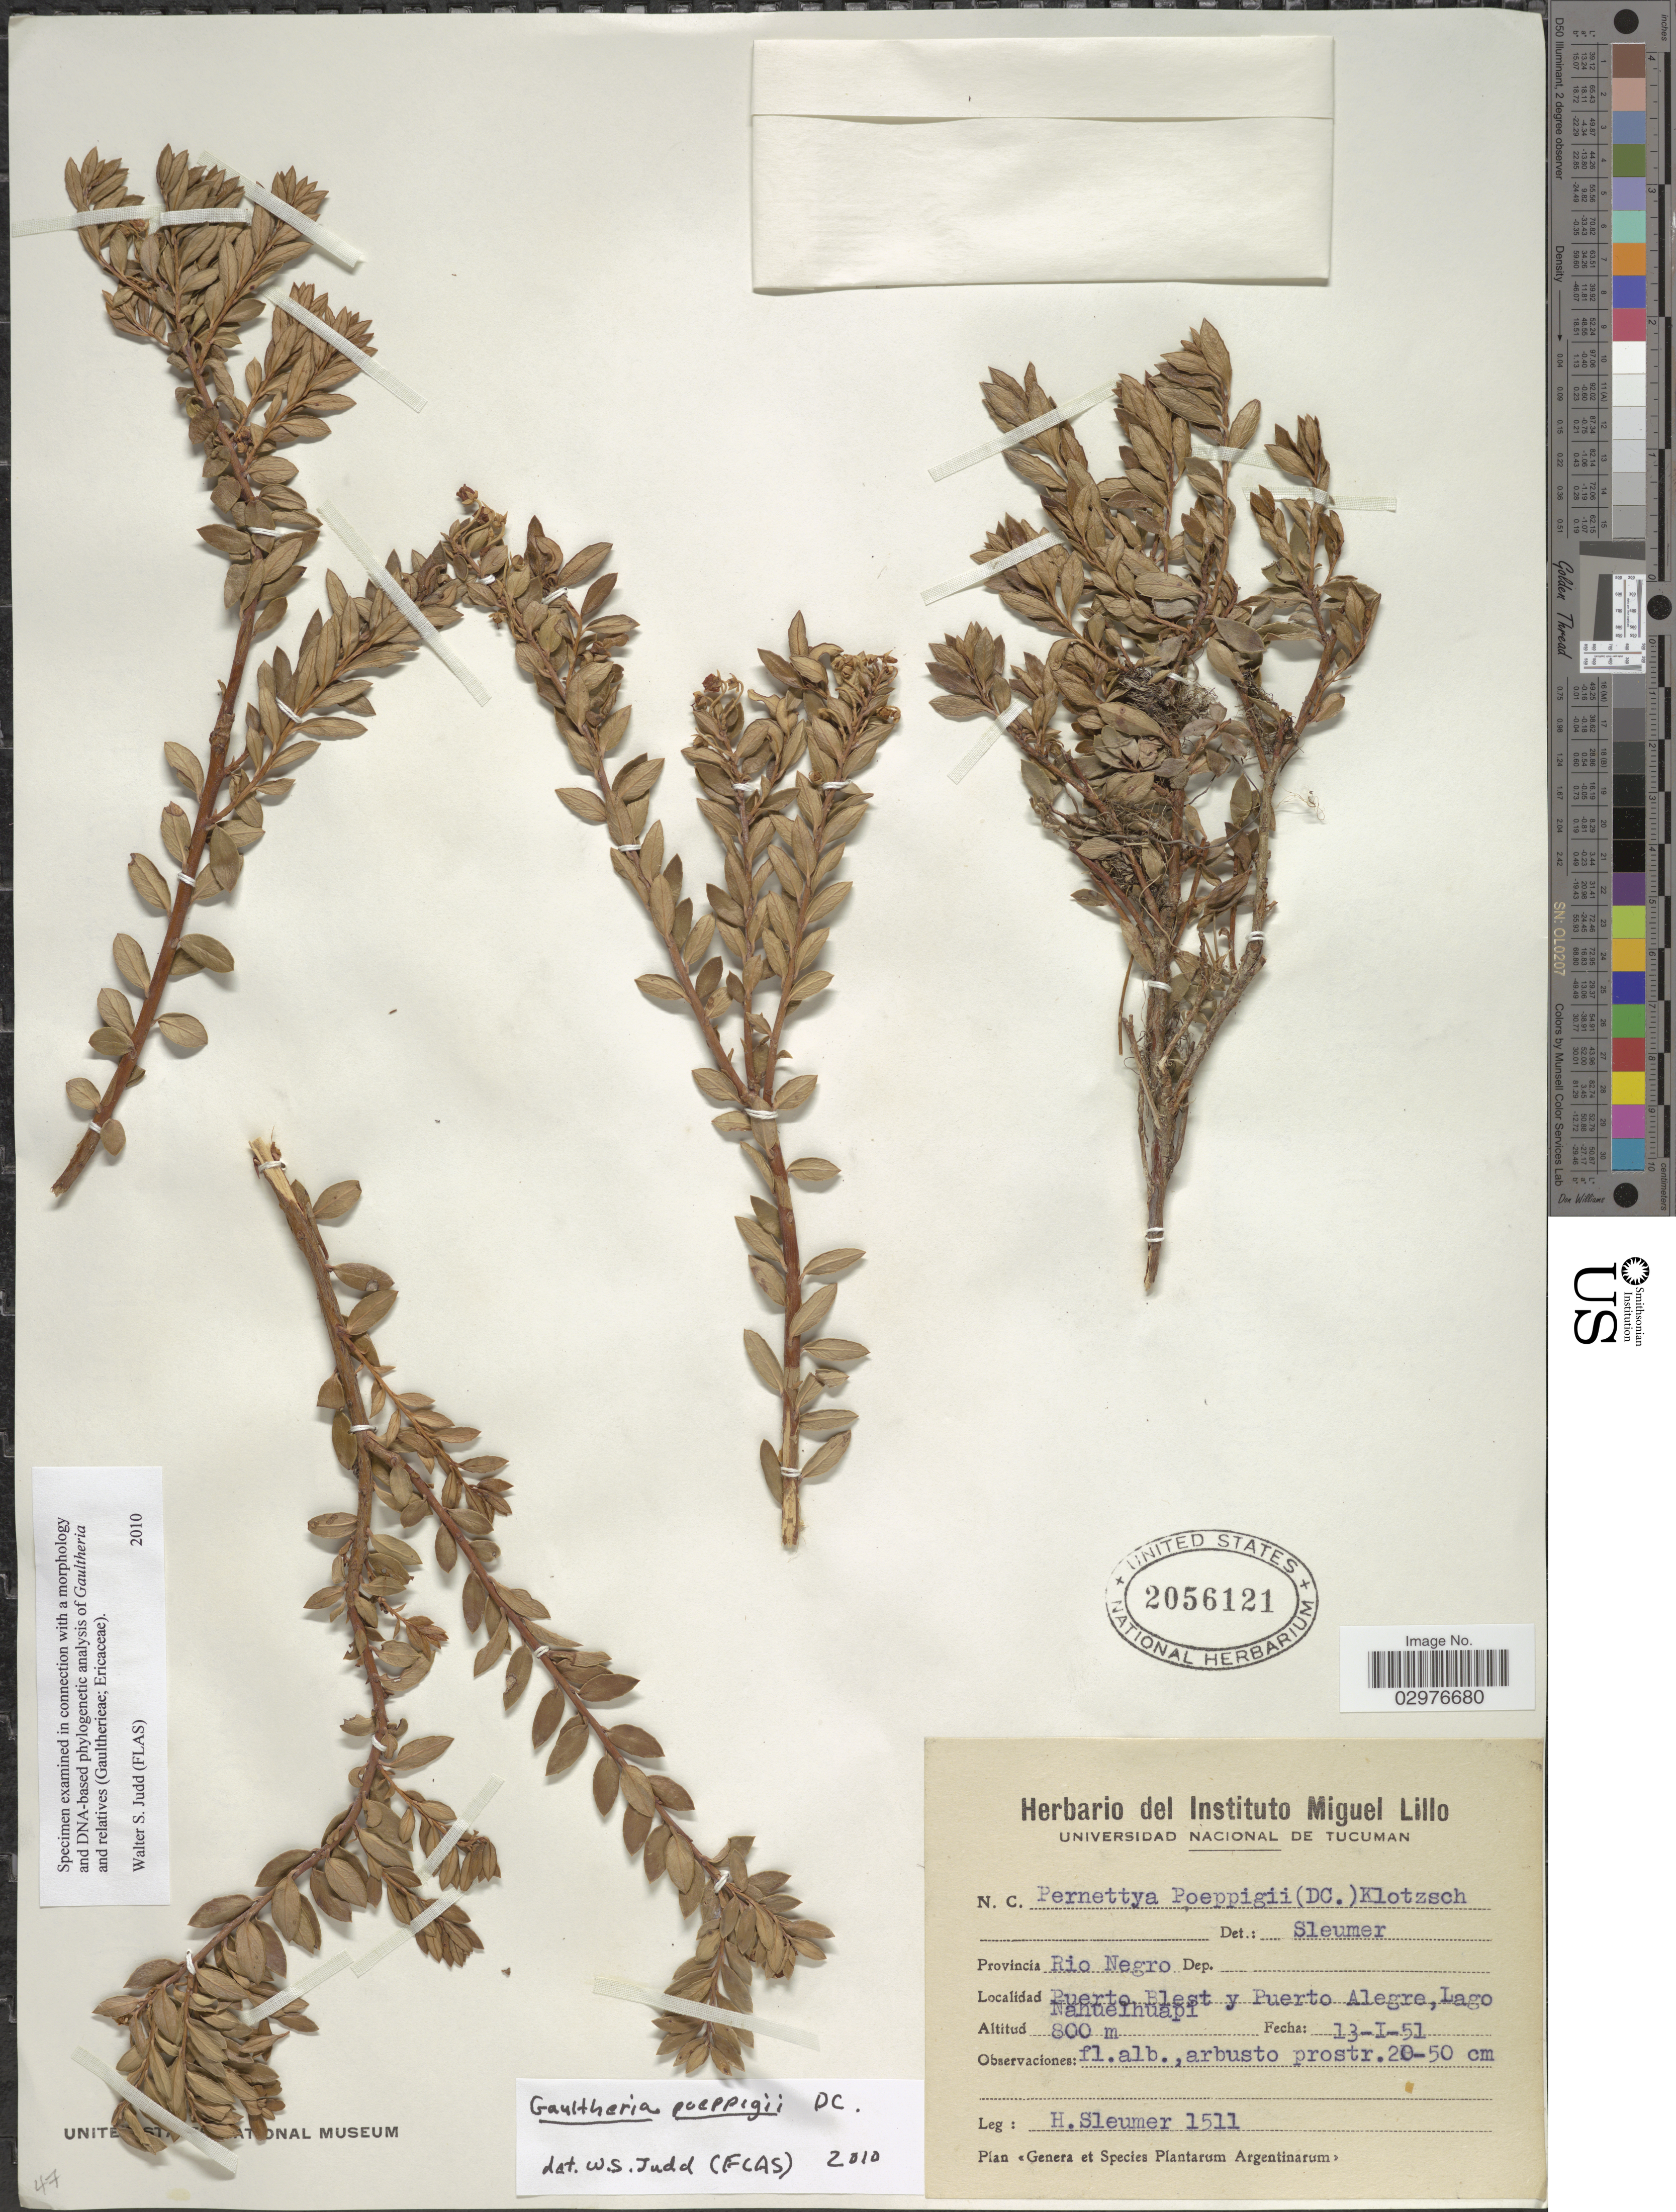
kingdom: Plantae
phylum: Tracheophyta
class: Magnoliopsida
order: Ericales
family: Ericaceae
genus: Gaultheria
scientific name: Gaultheria poeppigii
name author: DC.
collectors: H. O. Sleumer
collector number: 1511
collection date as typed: Transcribed d/m/y: 13/1/51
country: Argentina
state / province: Rio Negro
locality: Puerto Blest y Puerto Alegre, Lago Nahuelhuapi.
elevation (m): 800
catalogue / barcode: US 2056121